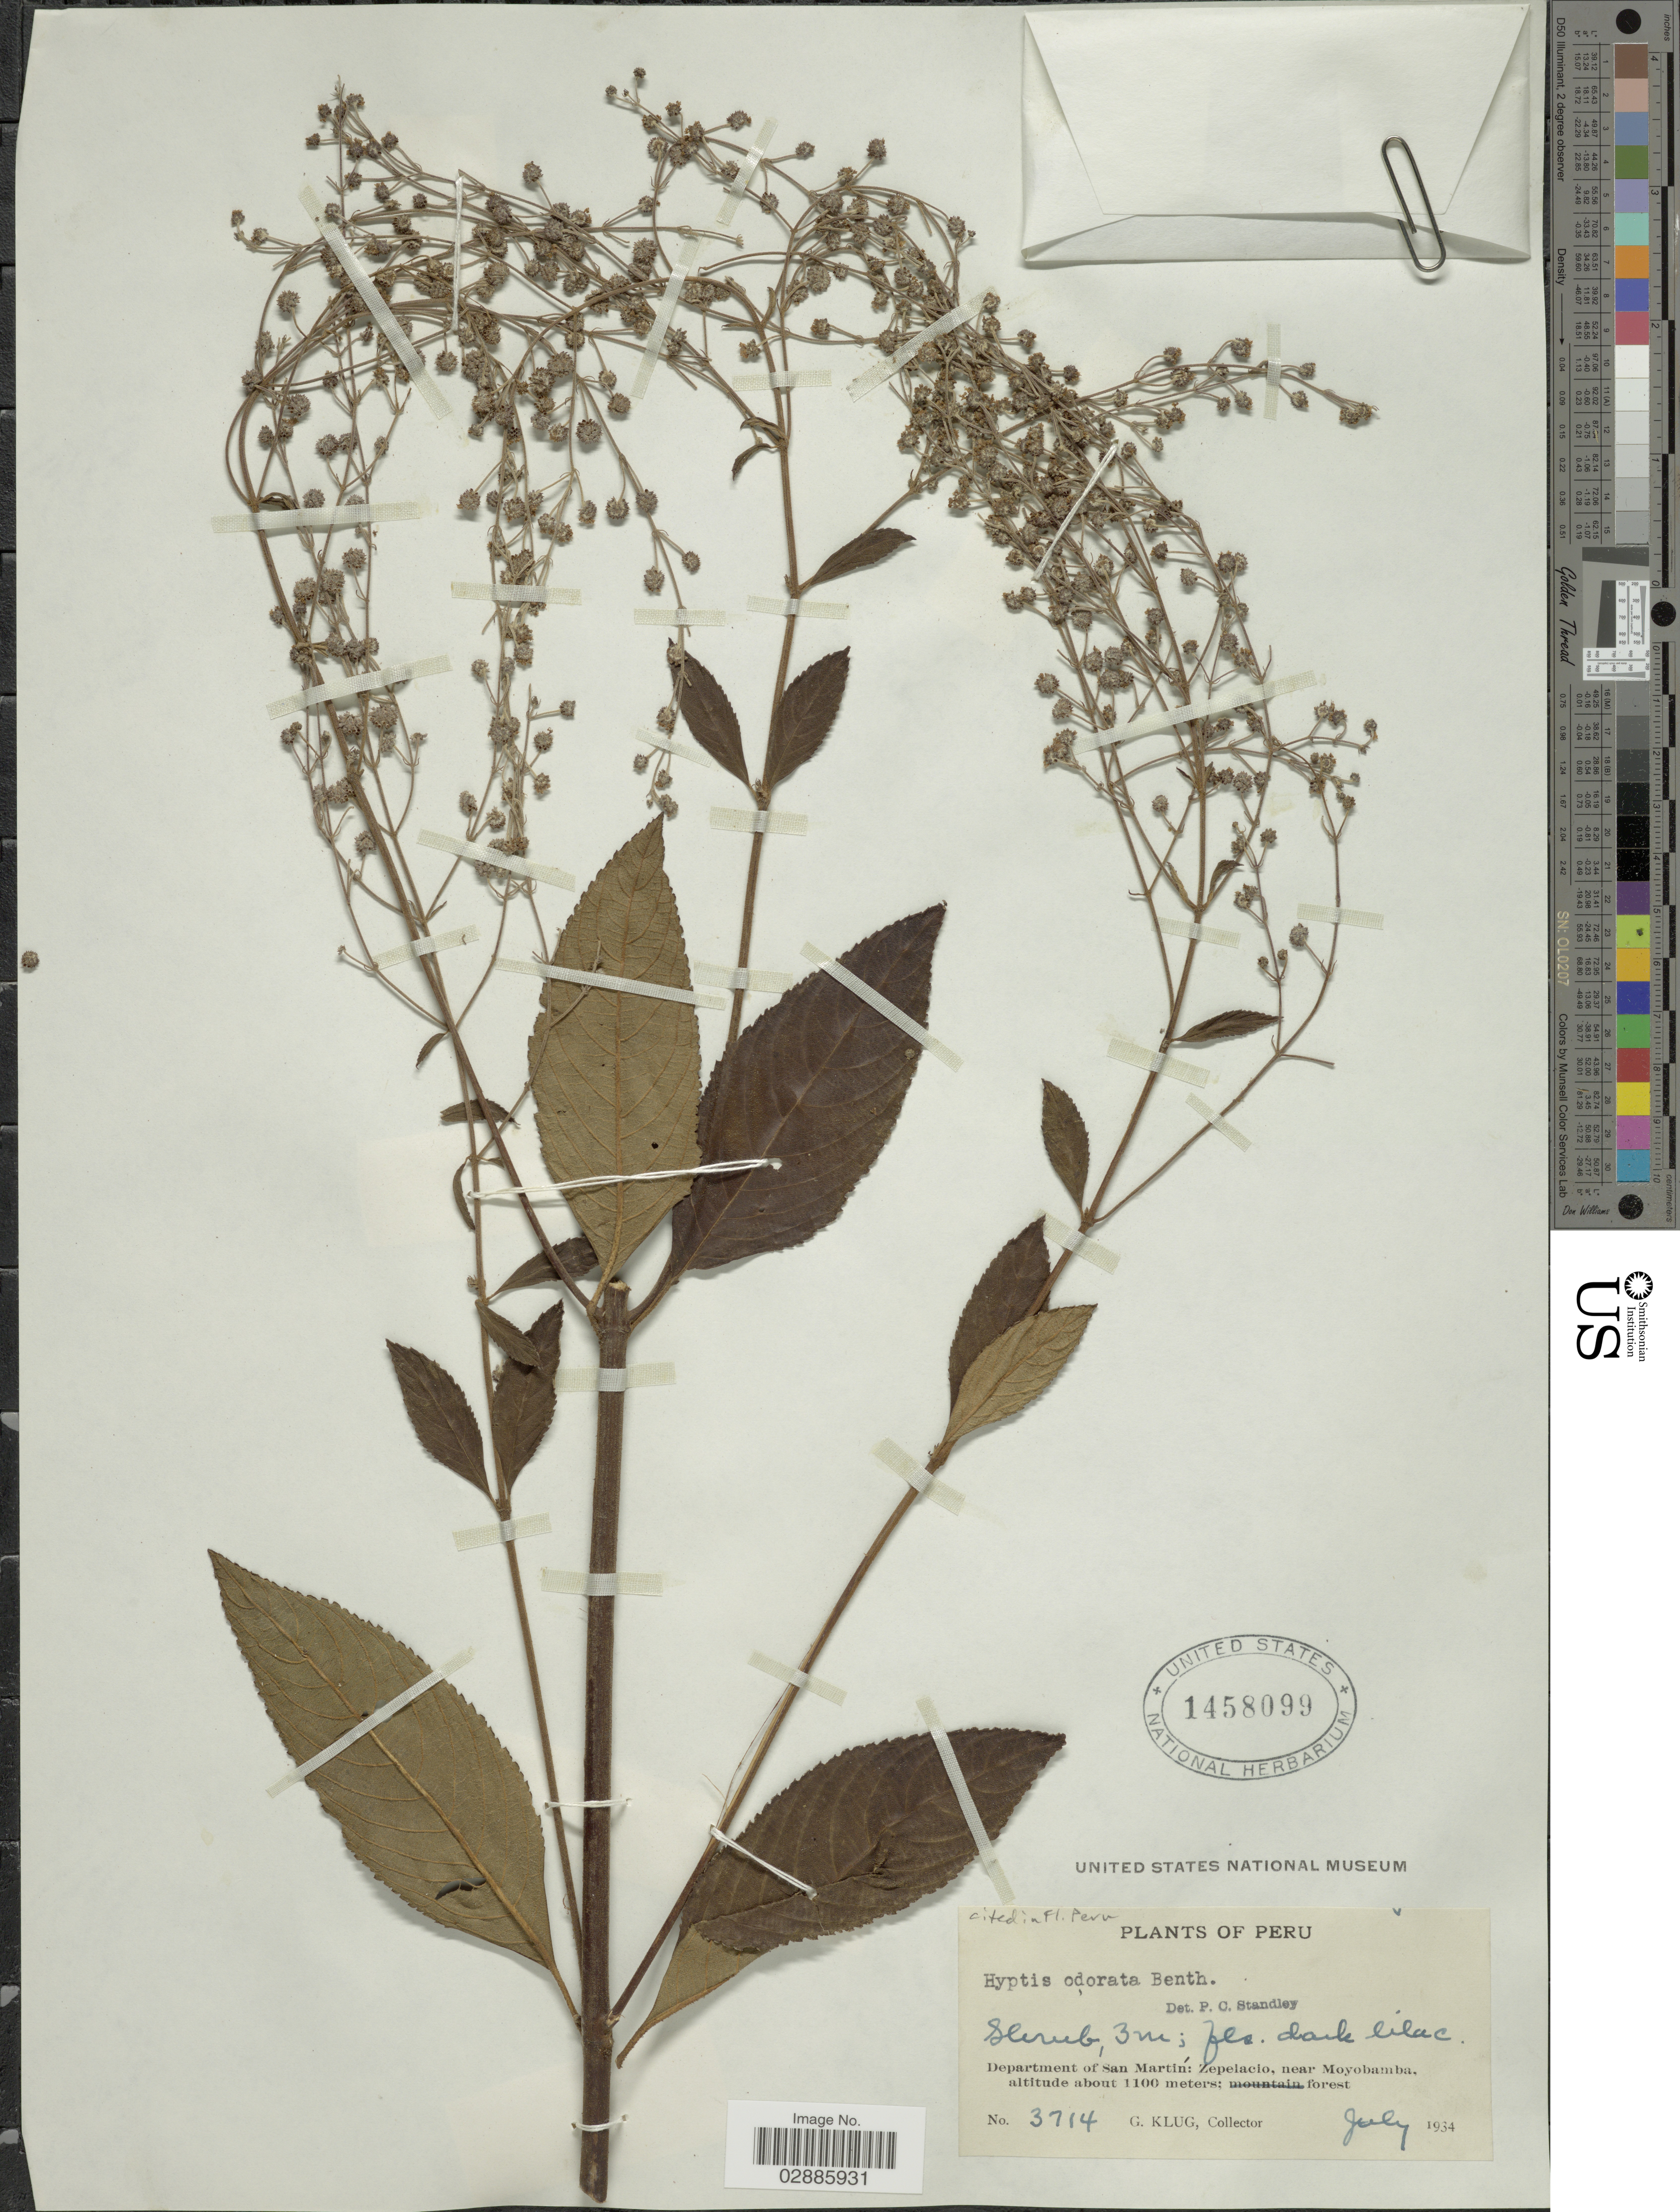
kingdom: Plantae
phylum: Tracheophyta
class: Magnoliopsida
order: Lamiales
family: Lamiaceae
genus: Hyptis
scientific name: Hyptis odorata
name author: Benth.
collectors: G. Klug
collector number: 3714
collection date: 1934-07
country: Peru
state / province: San Martín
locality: Department of San Martín: Zepelacio, near Moyobamba.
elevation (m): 1100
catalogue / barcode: US 1458099